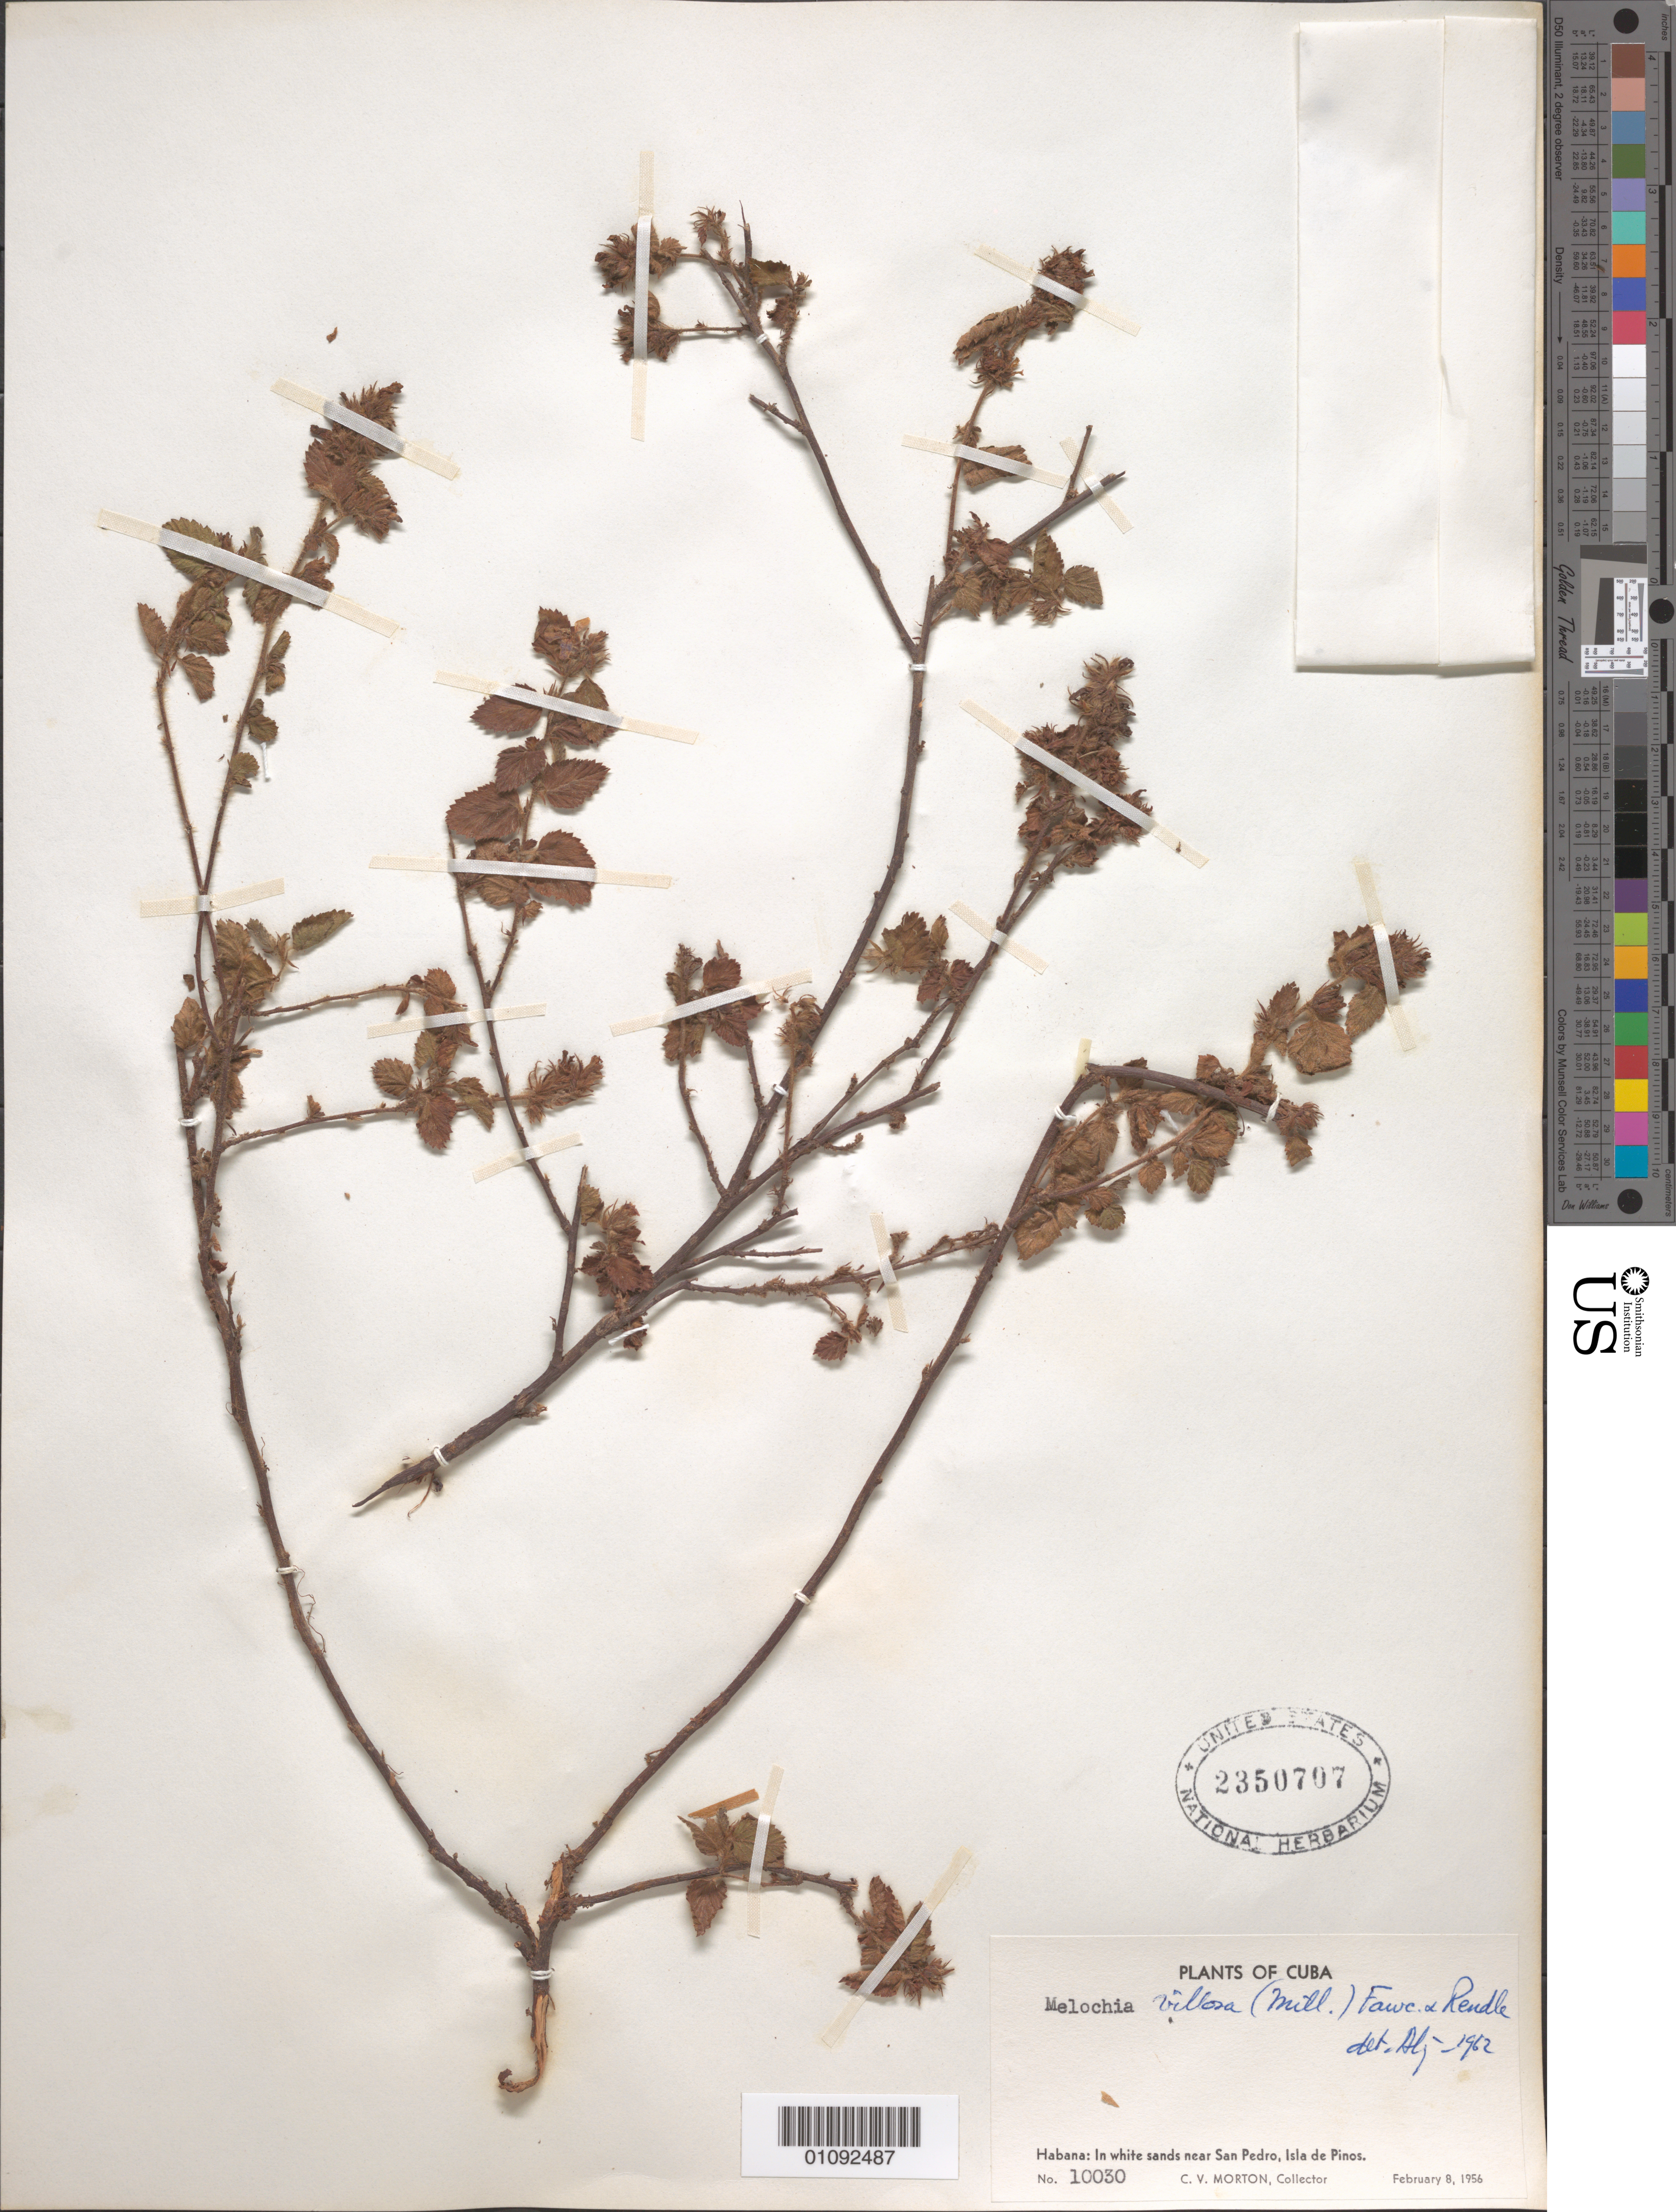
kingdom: Plantae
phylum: Tracheophyta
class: Magnoliopsida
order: Malvales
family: Malvaceae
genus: Melochia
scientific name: Melochia spicata var. spicata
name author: (L.) Fryxell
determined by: Dorr, L. J., (BOT), Smithsonian Institution - National Museum of Natural History (UNITED STATES)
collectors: C. V. Morton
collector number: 10030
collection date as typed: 08 Feb 1956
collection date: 1956-02-08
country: Cuba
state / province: Isla de La Juventud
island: Isla de la Juventud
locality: near San Pedro, Isla de Pinos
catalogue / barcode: US 2350707